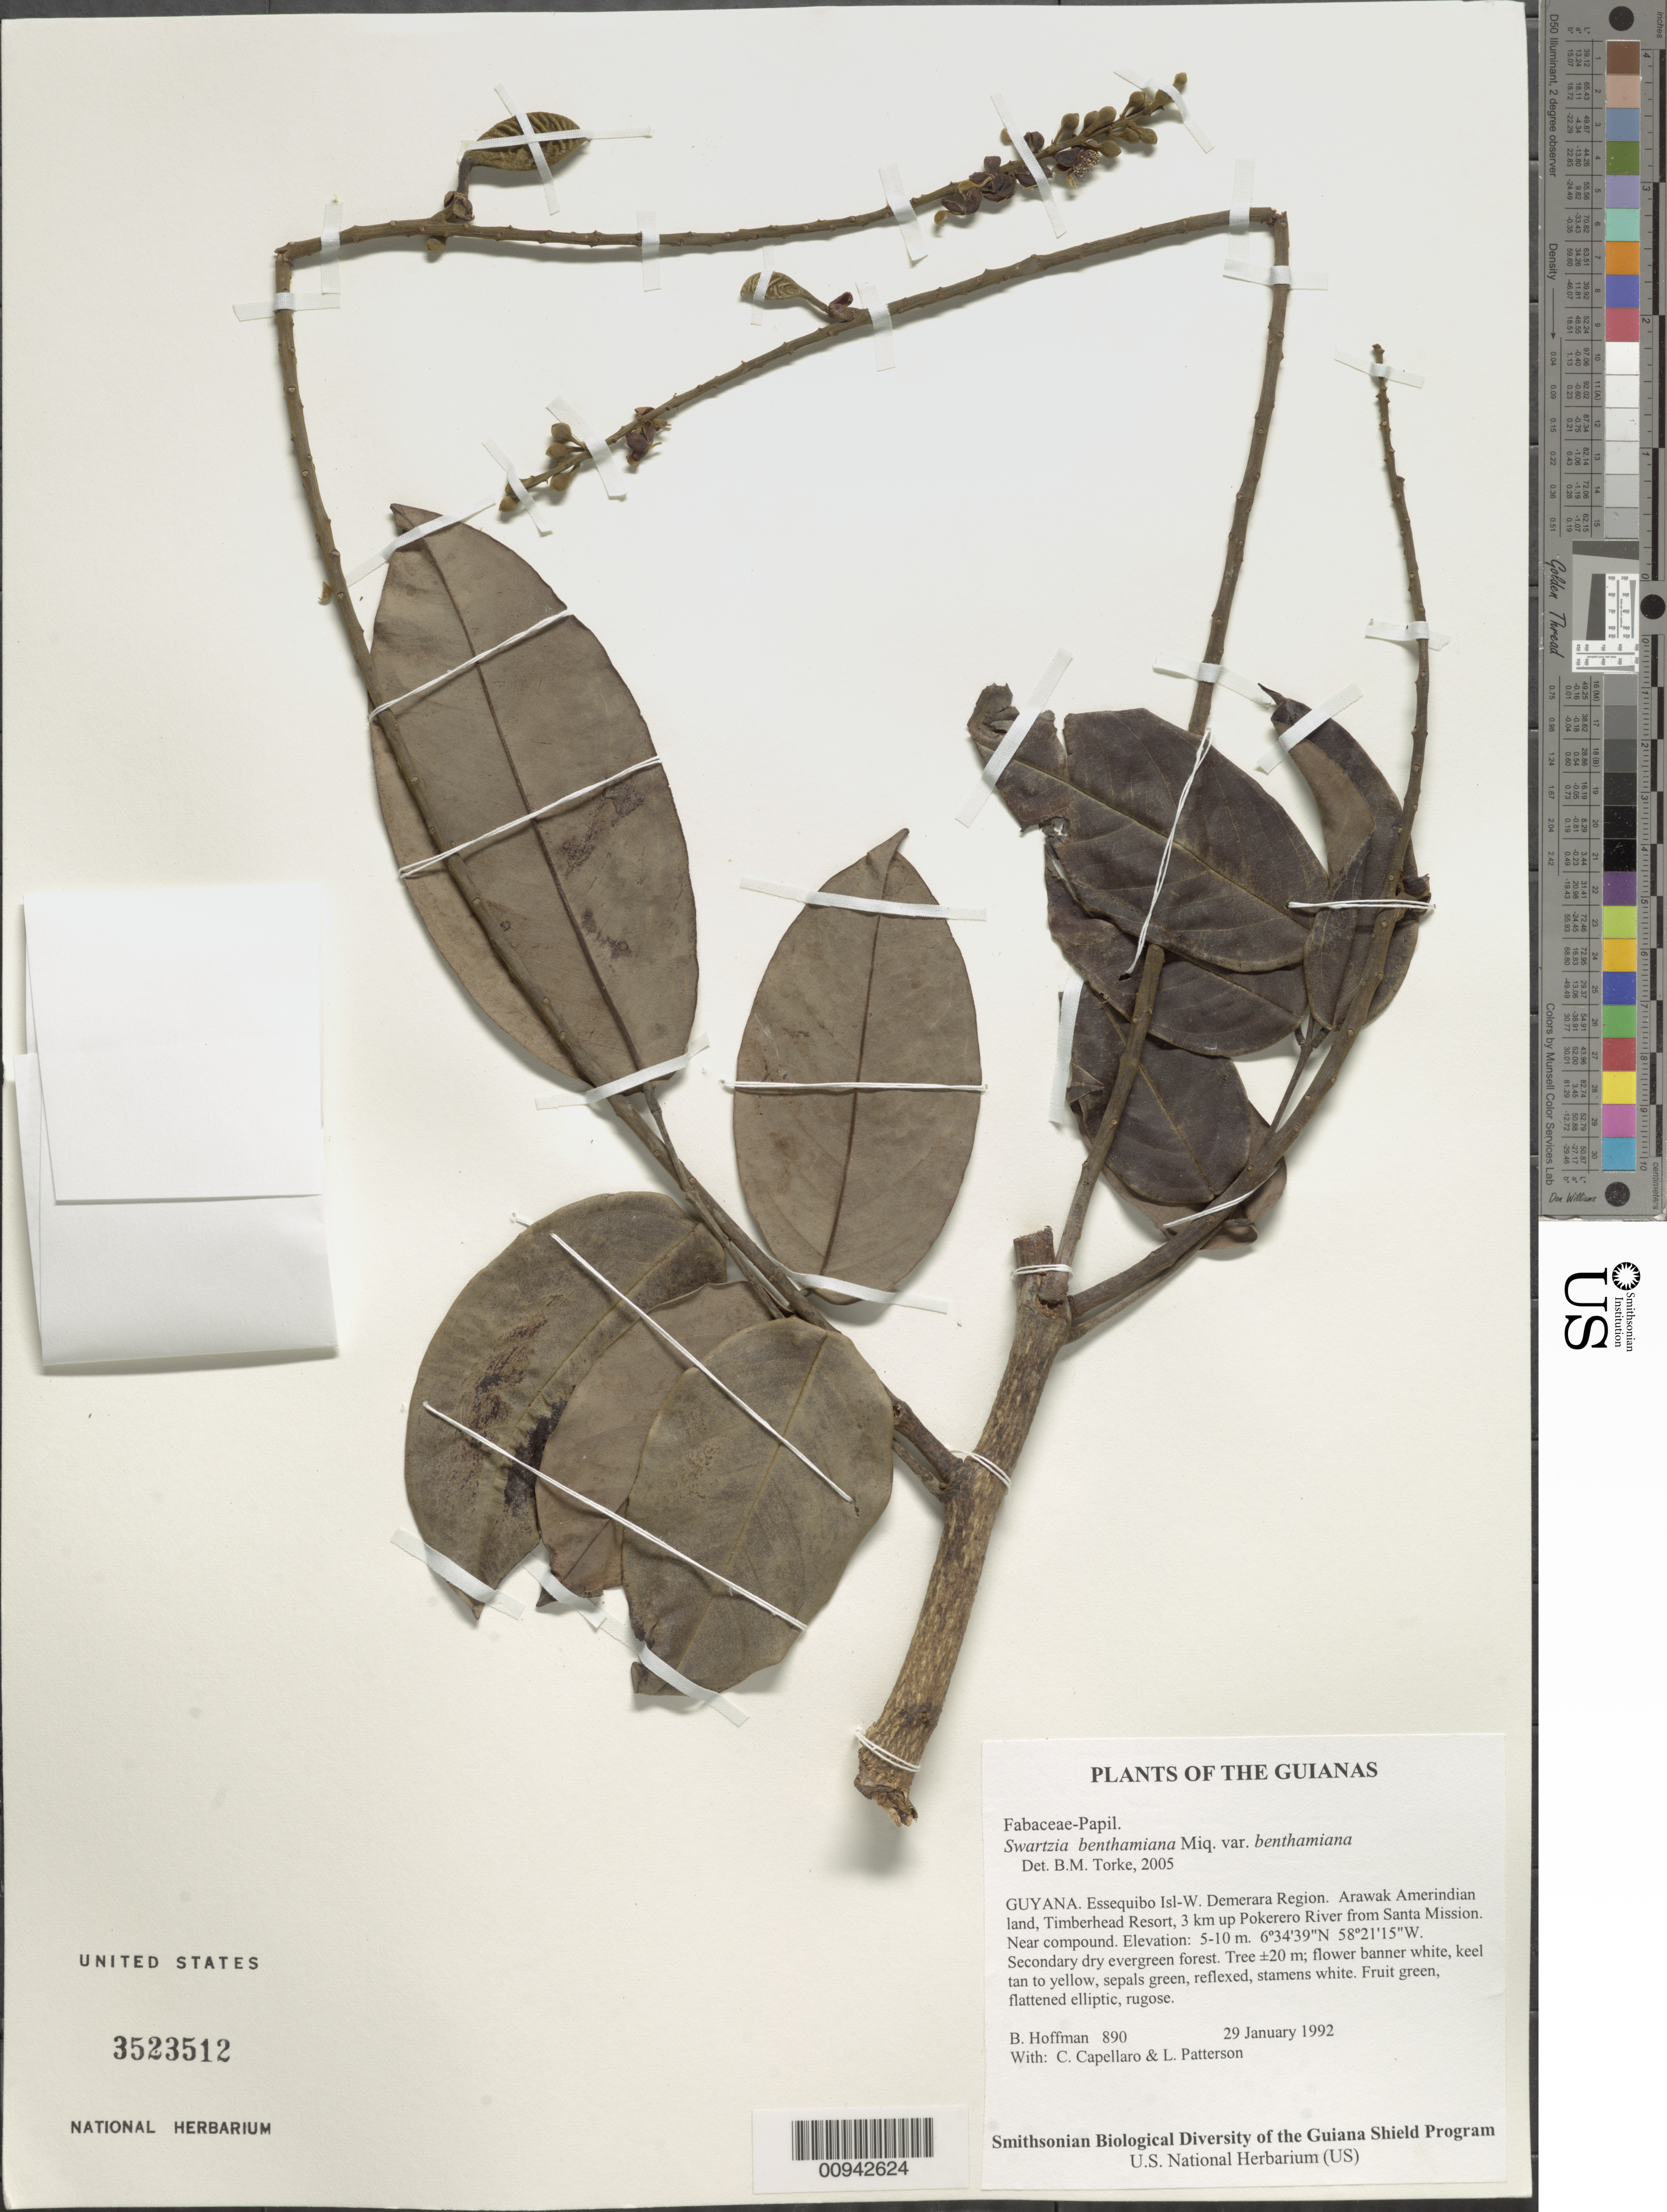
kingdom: Plantae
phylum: Tracheophyta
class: Magnoliopsida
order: Fabales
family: Fabaceae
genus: Swartzia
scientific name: Swartzia benthamiana var. benthamiana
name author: Miq.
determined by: Torke, B. M., (MO)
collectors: B. Hoffman, C. Capellaro & L. Patterson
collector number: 890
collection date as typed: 29 January 1992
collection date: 1992-01-29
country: Guyana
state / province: Essequibo Isl-W. Demerara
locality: Arawak Amerindian land, Timberhead Resort, 3 km up Pokerero River from Santa Mission. Near compound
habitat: Secondary dry evergreen forest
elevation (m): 5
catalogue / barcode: US 3523512